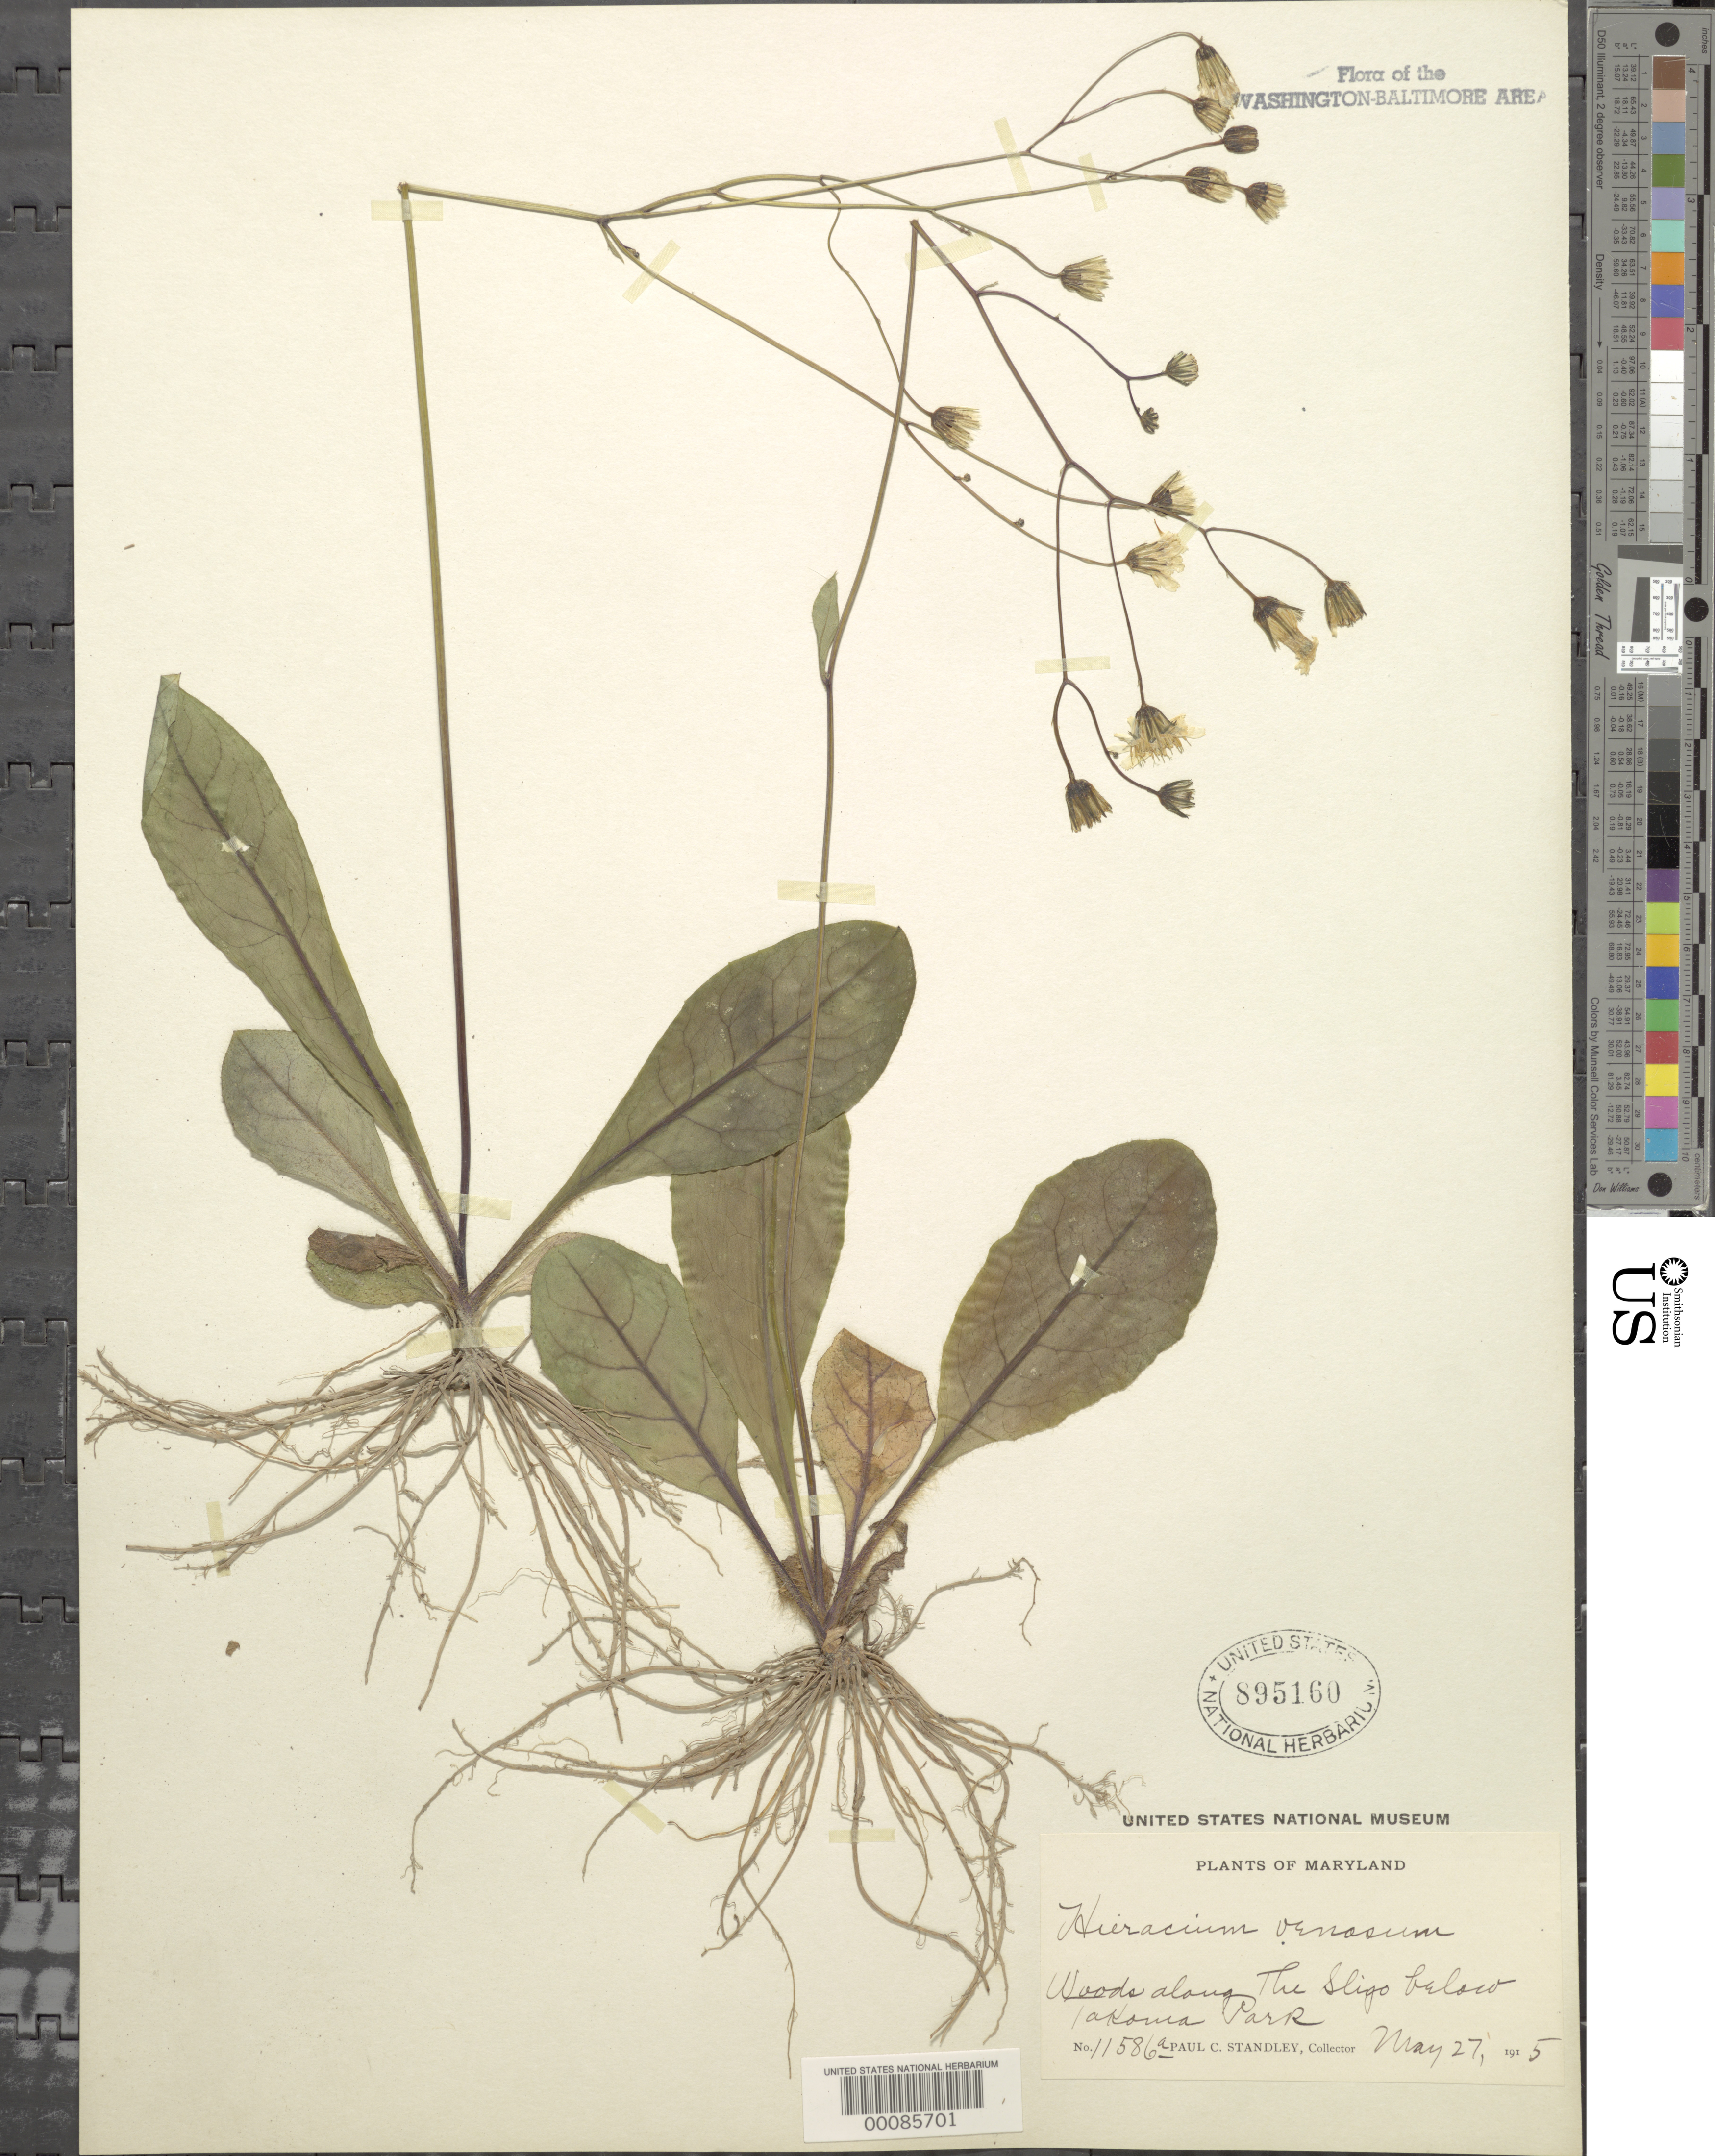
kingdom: Plantae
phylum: Tracheophyta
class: Magnoliopsida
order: Asterales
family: Asteraceae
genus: Hieracium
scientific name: Hieracium venosum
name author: L.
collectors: P. C. Standley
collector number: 11586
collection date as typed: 27 May 1915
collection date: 1915-05-27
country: United States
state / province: Maryland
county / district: Montgomery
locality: Below Takoma Park along the Sligo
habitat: Woods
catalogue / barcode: US 895160